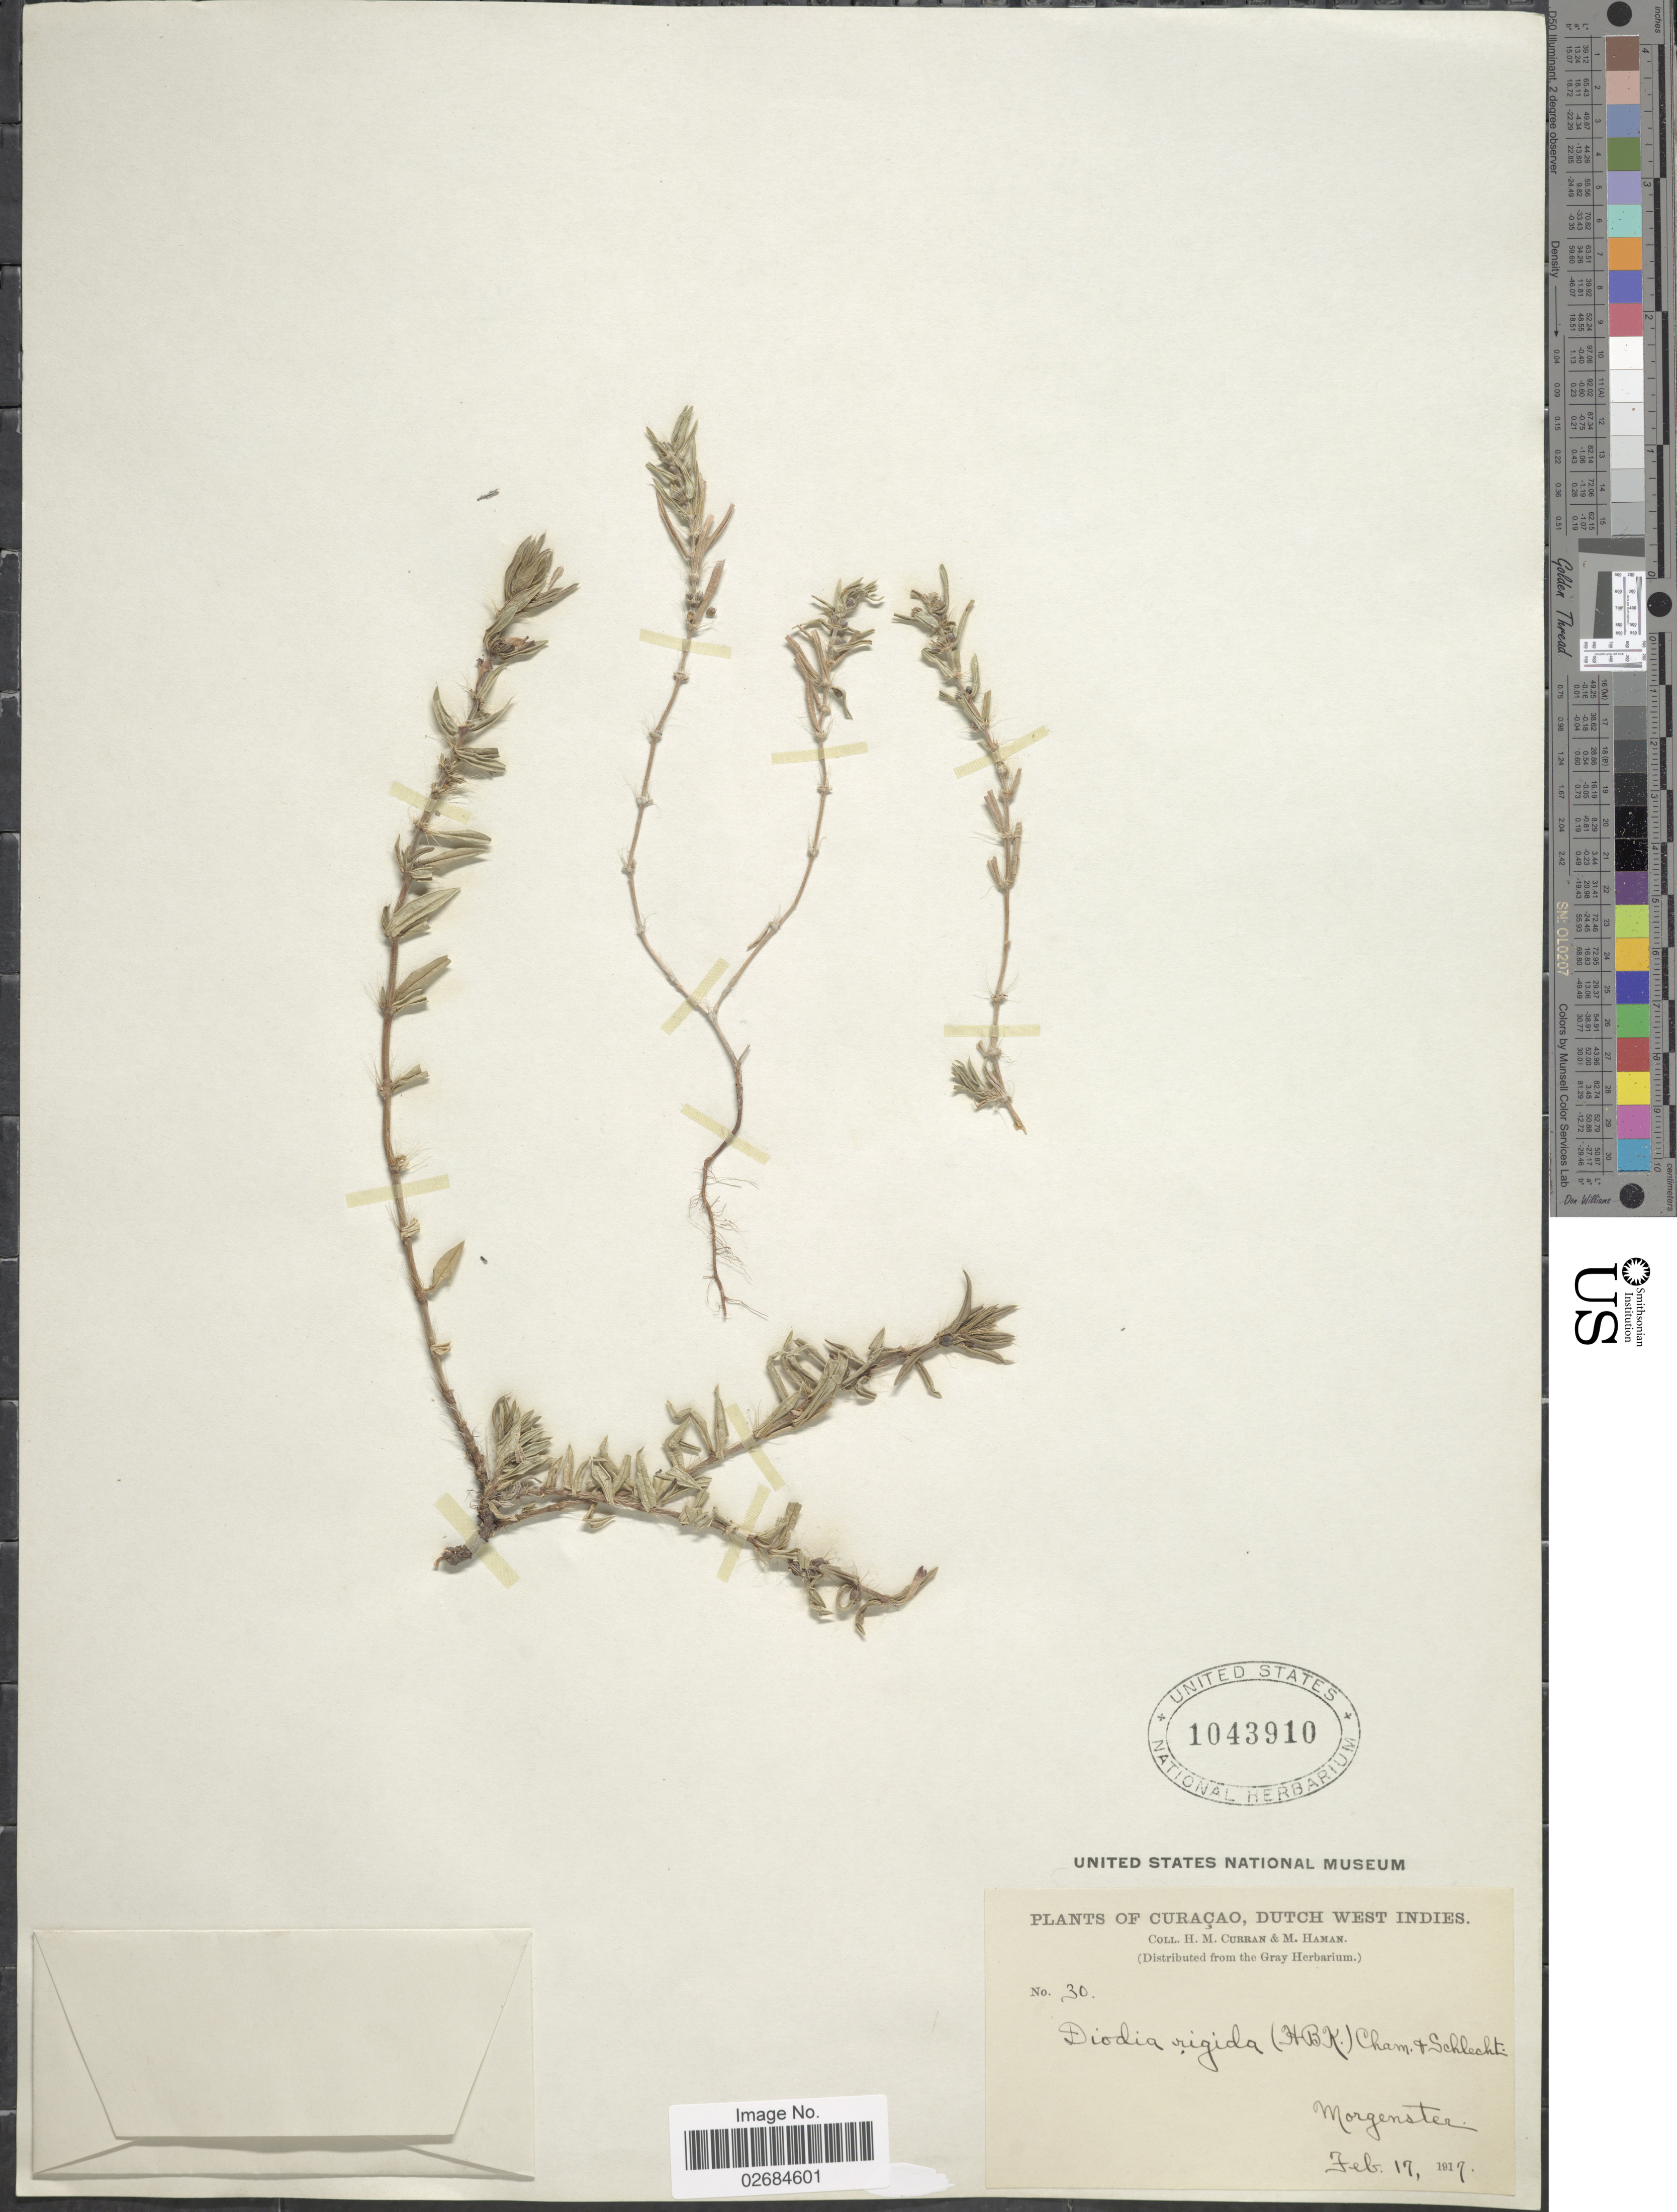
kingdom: Plantae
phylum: Tracheophyta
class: Magnoliopsida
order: Gentianales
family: Rubiaceae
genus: Diodia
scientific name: Diodia apiculata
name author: (Willd. ex Roem. & Schult.) K. Schum.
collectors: H. M. Curran & M. Haman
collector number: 30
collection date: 1917-02-17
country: Curaçao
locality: Dutch West Indies. Morgenster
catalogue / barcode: US 1043910